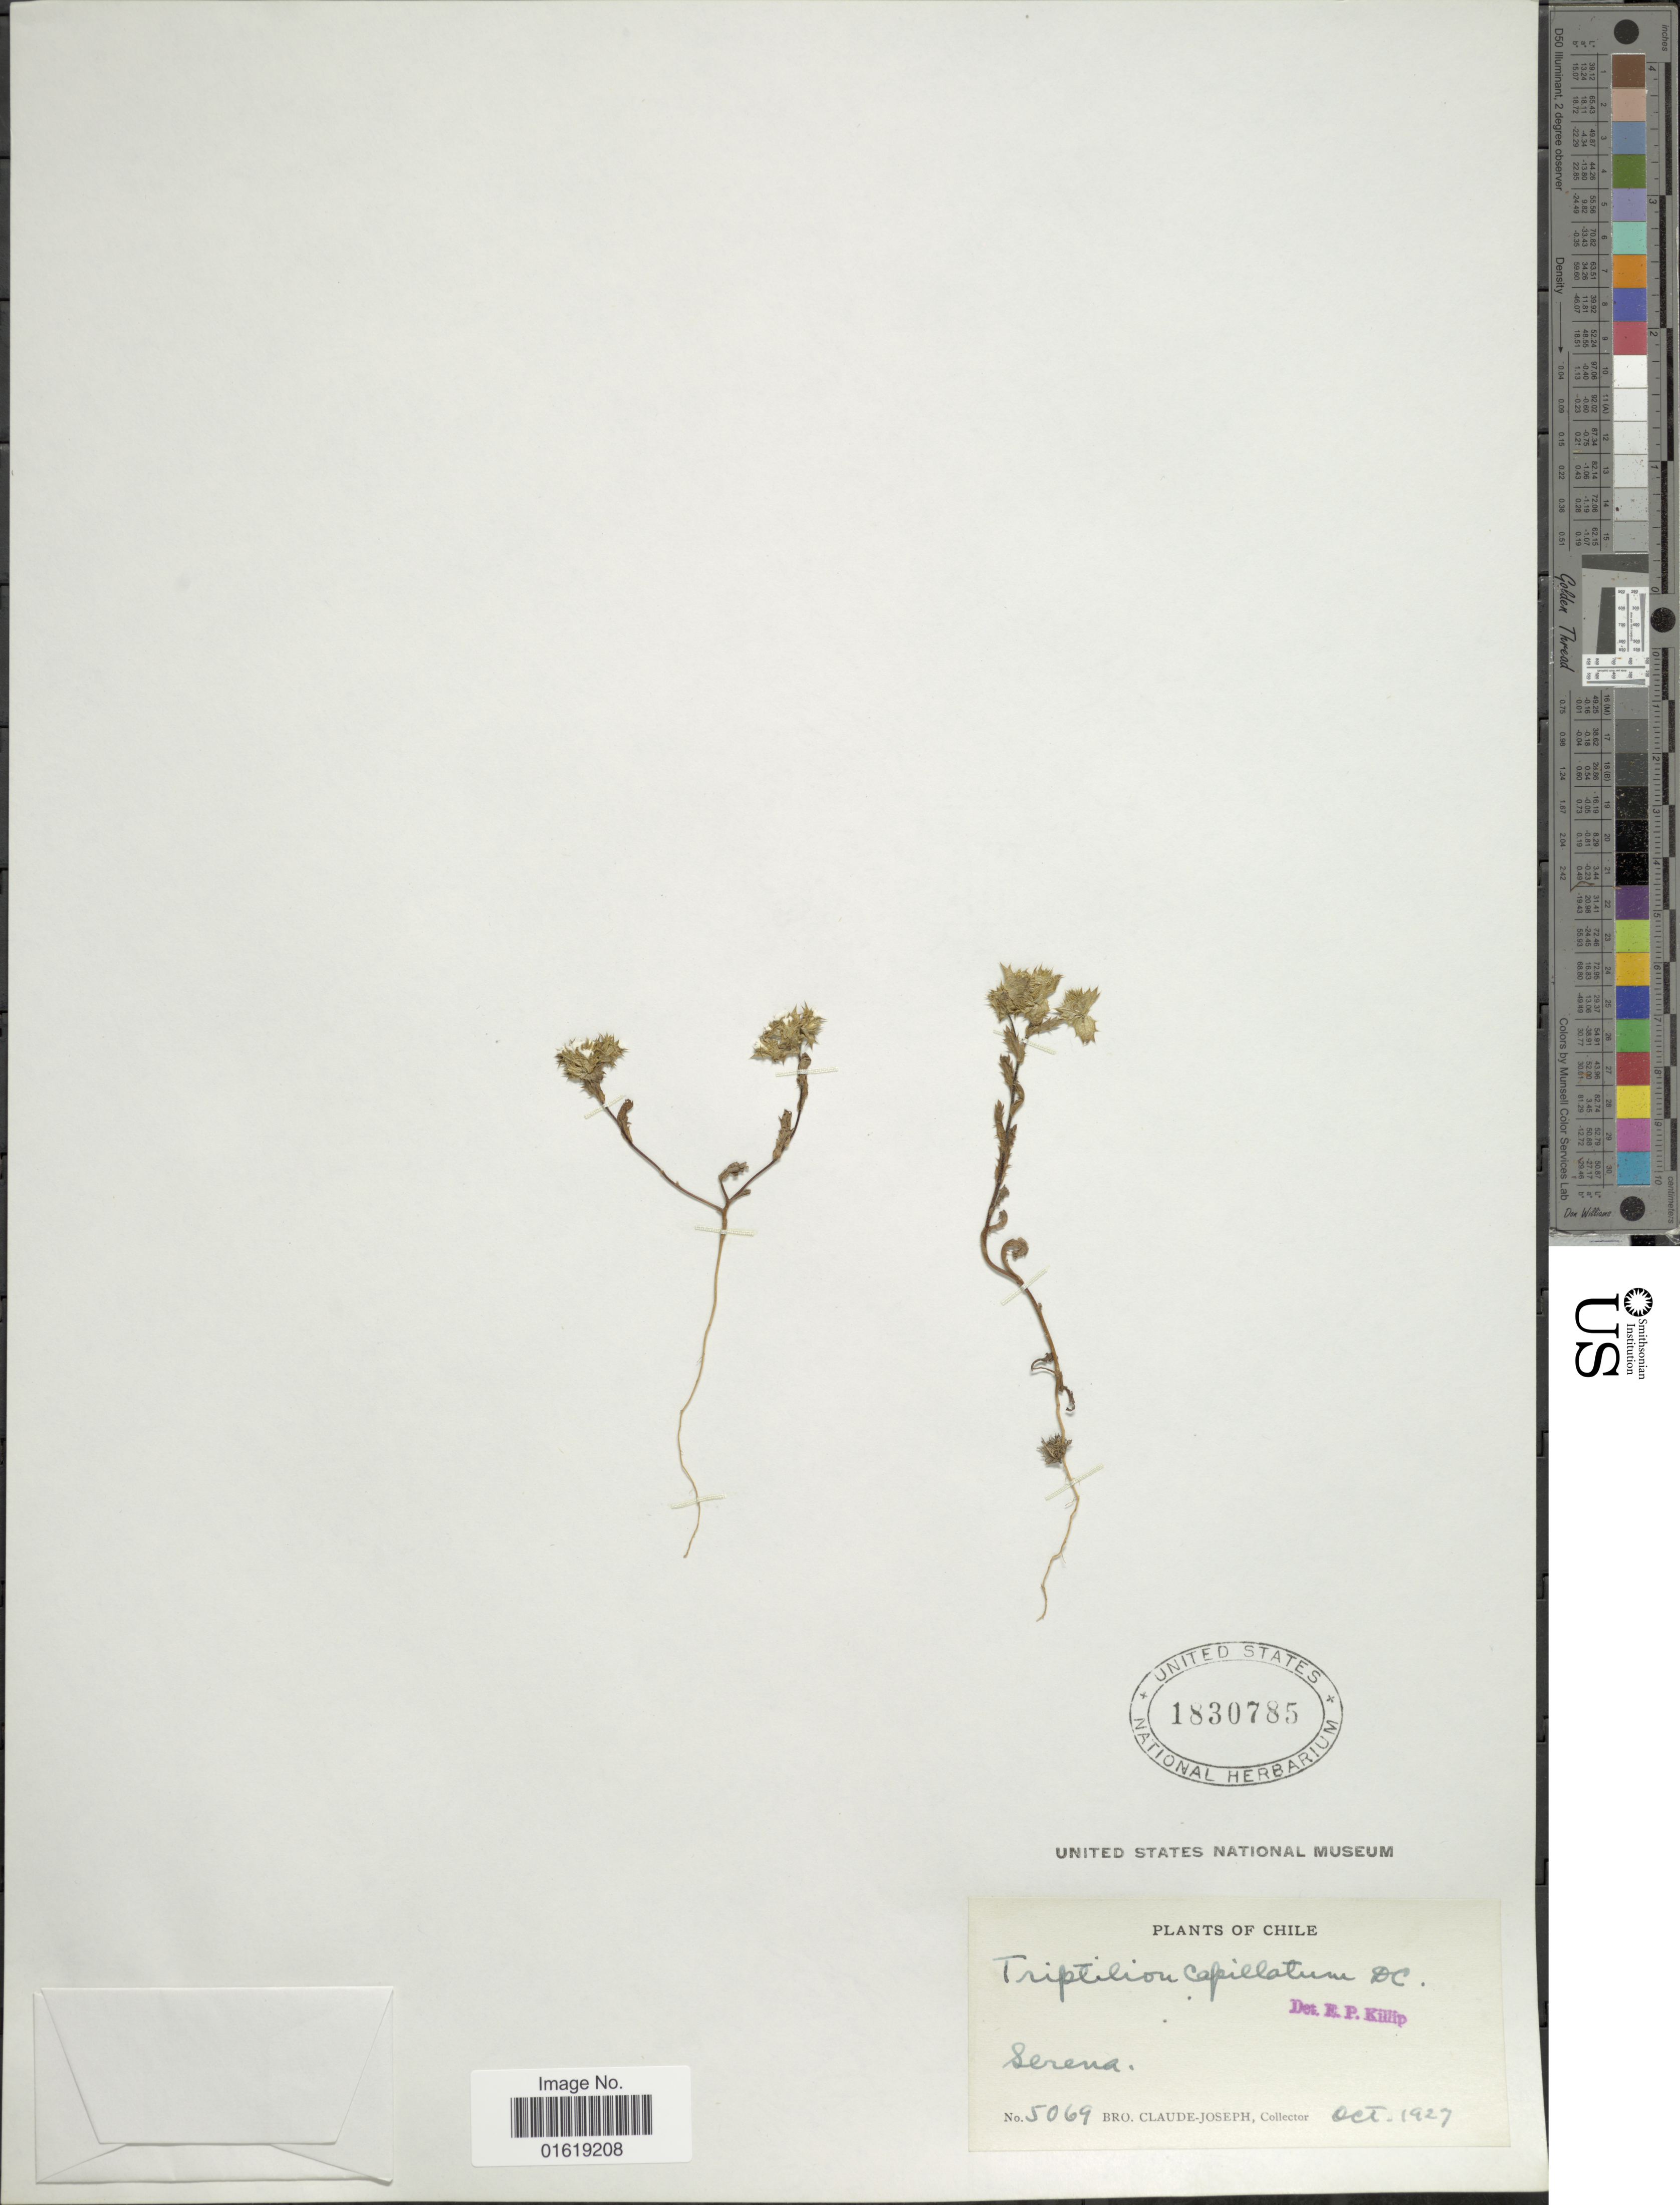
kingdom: Plantae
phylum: Tracheophyta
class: Magnoliopsida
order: Asterales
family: Asteraceae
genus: Triptilion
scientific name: Triptilion capillatum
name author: (D. Don) Hook. & Arn.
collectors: Bro. Claude-Joseph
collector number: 5069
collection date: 1927-10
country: Chile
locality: Serena.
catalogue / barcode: US 1830785